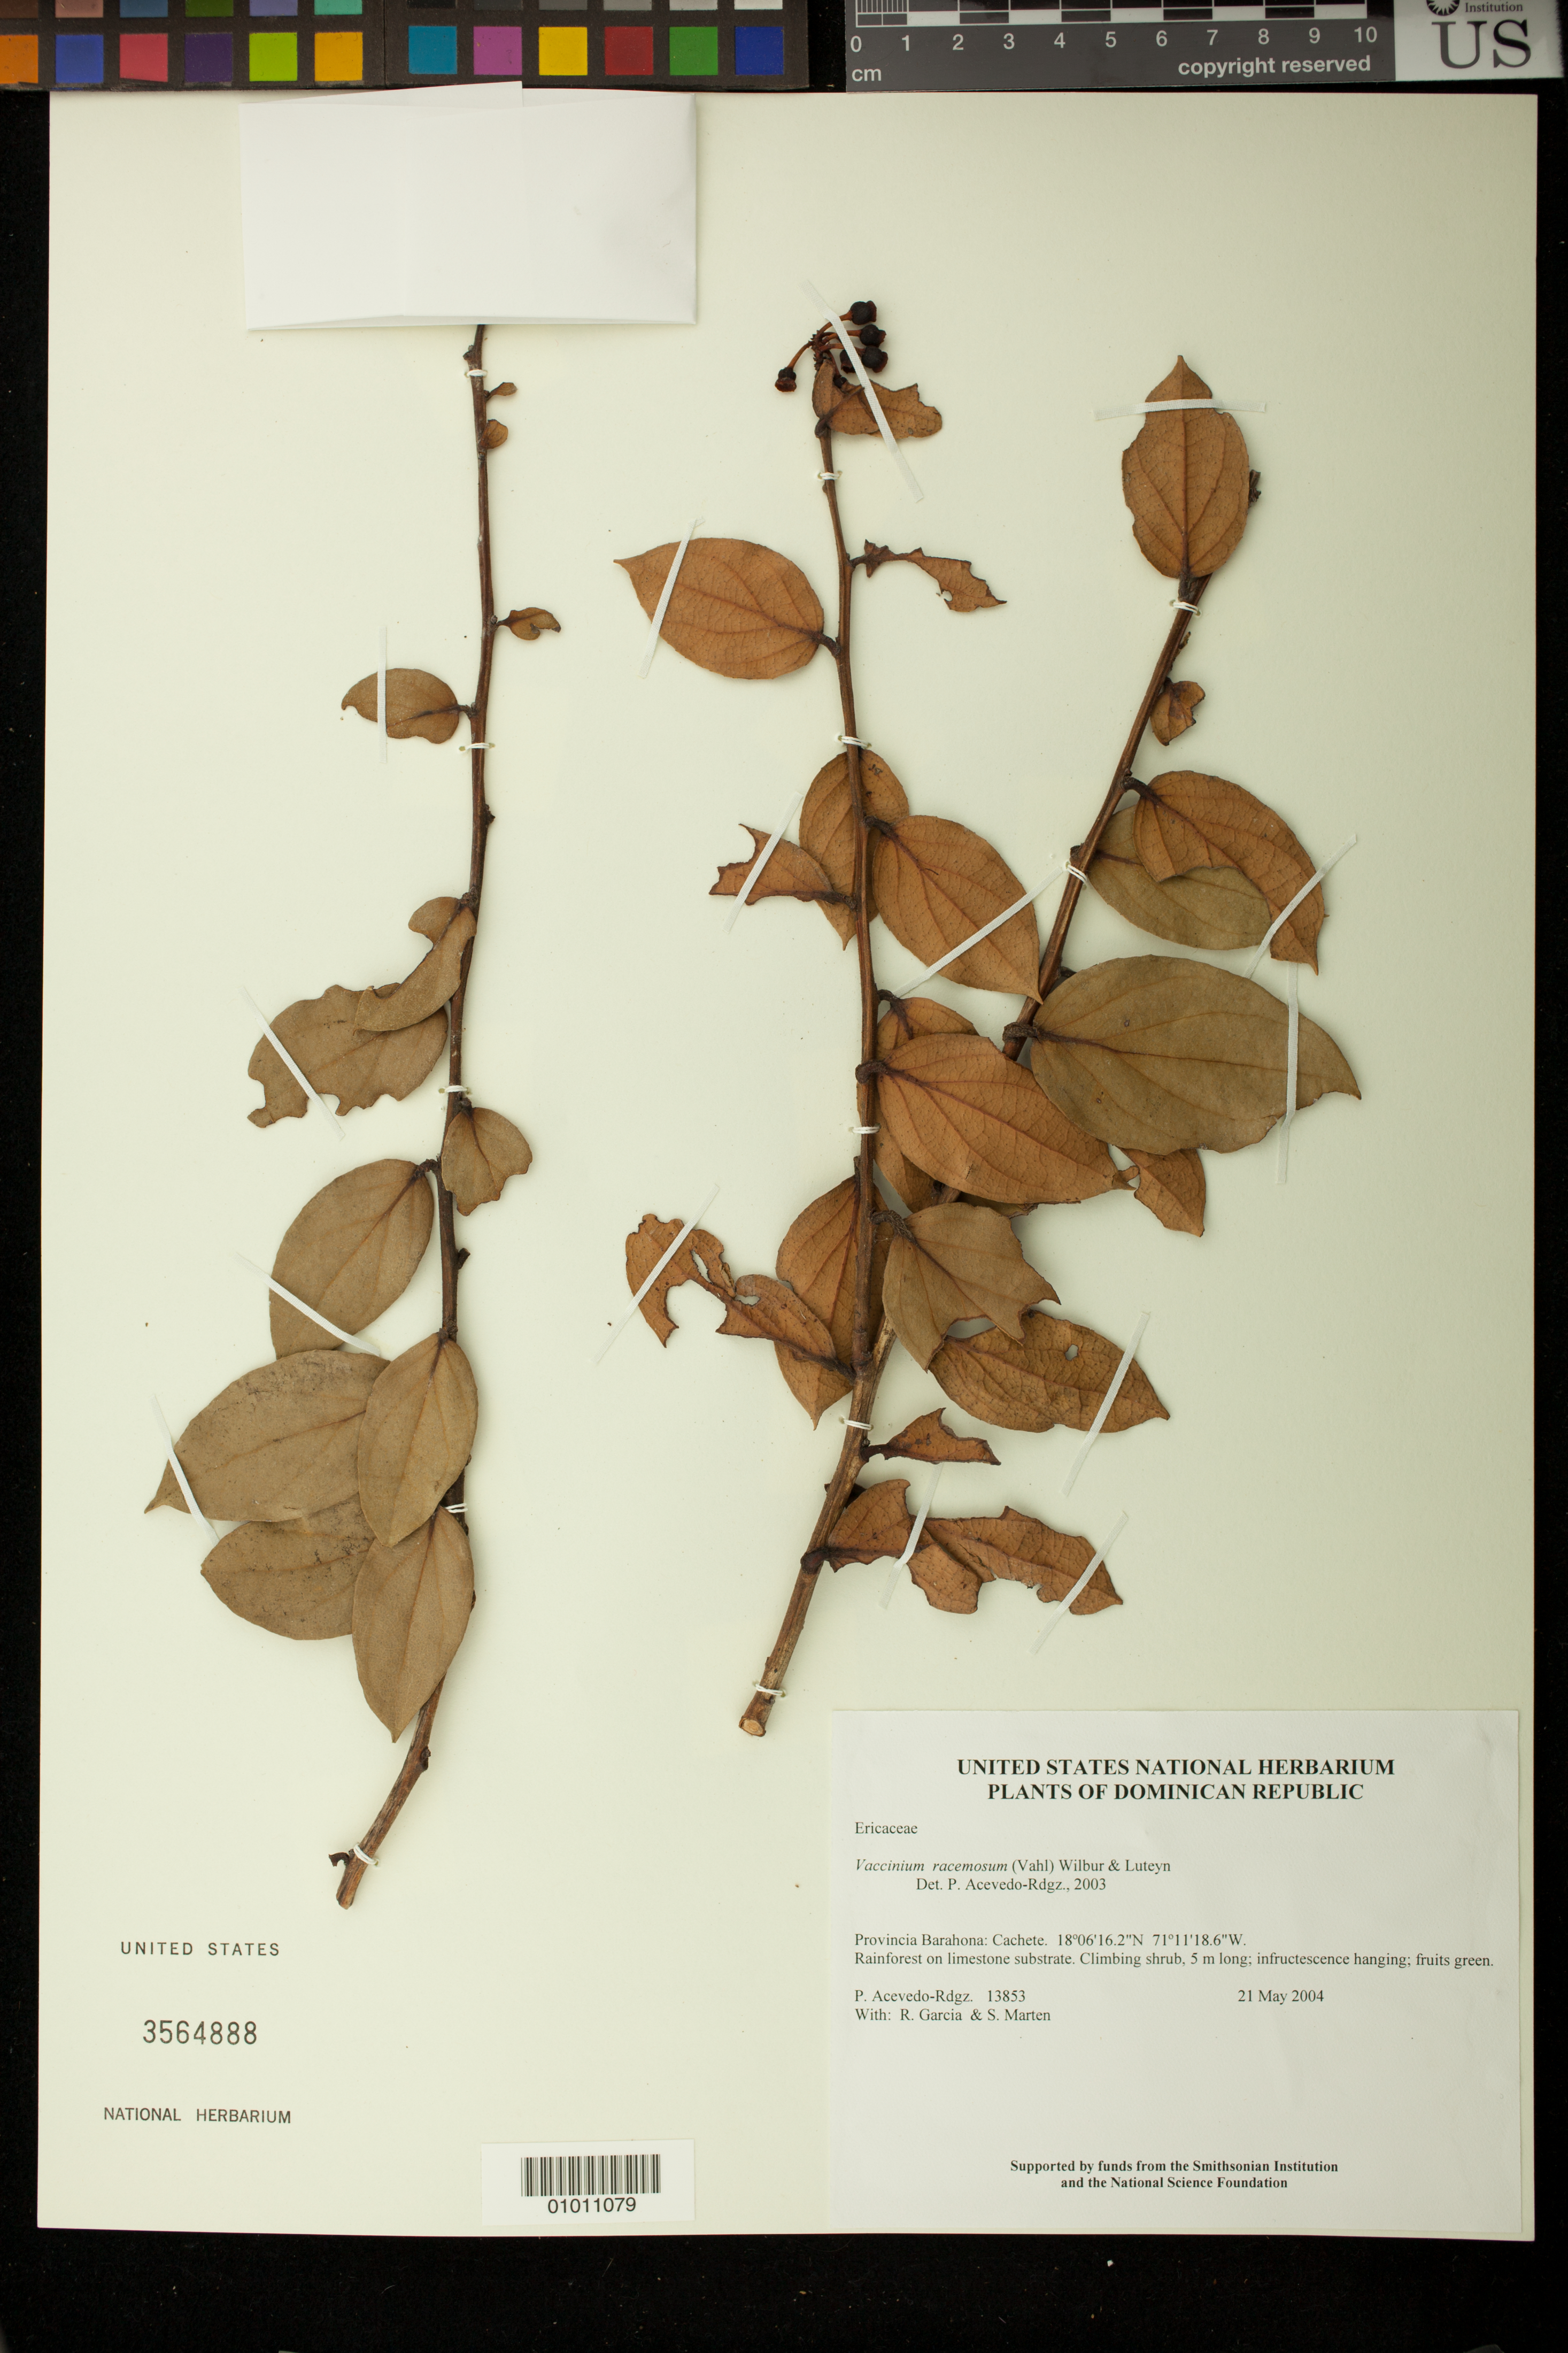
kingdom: Plantae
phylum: Tracheophyta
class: Magnoliopsida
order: Ericales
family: Ericaceae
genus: Vaccinium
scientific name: Vaccinium racemosum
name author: (Vahl) Wilbur & Luteyn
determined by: Acevedo-Rodríguez, P., (BOT), Smithsonian Institution - National Museum of Natural History (UNITED STATES)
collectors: P. Acevedo-Rodr., R. G. García & S. Marten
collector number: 13853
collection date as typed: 21 May 2004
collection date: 2004-05-21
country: Dominican Republic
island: Hispaniola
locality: Provincia Barahona: Cachete.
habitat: Rainforest on limestone substrate.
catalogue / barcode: US 3564888